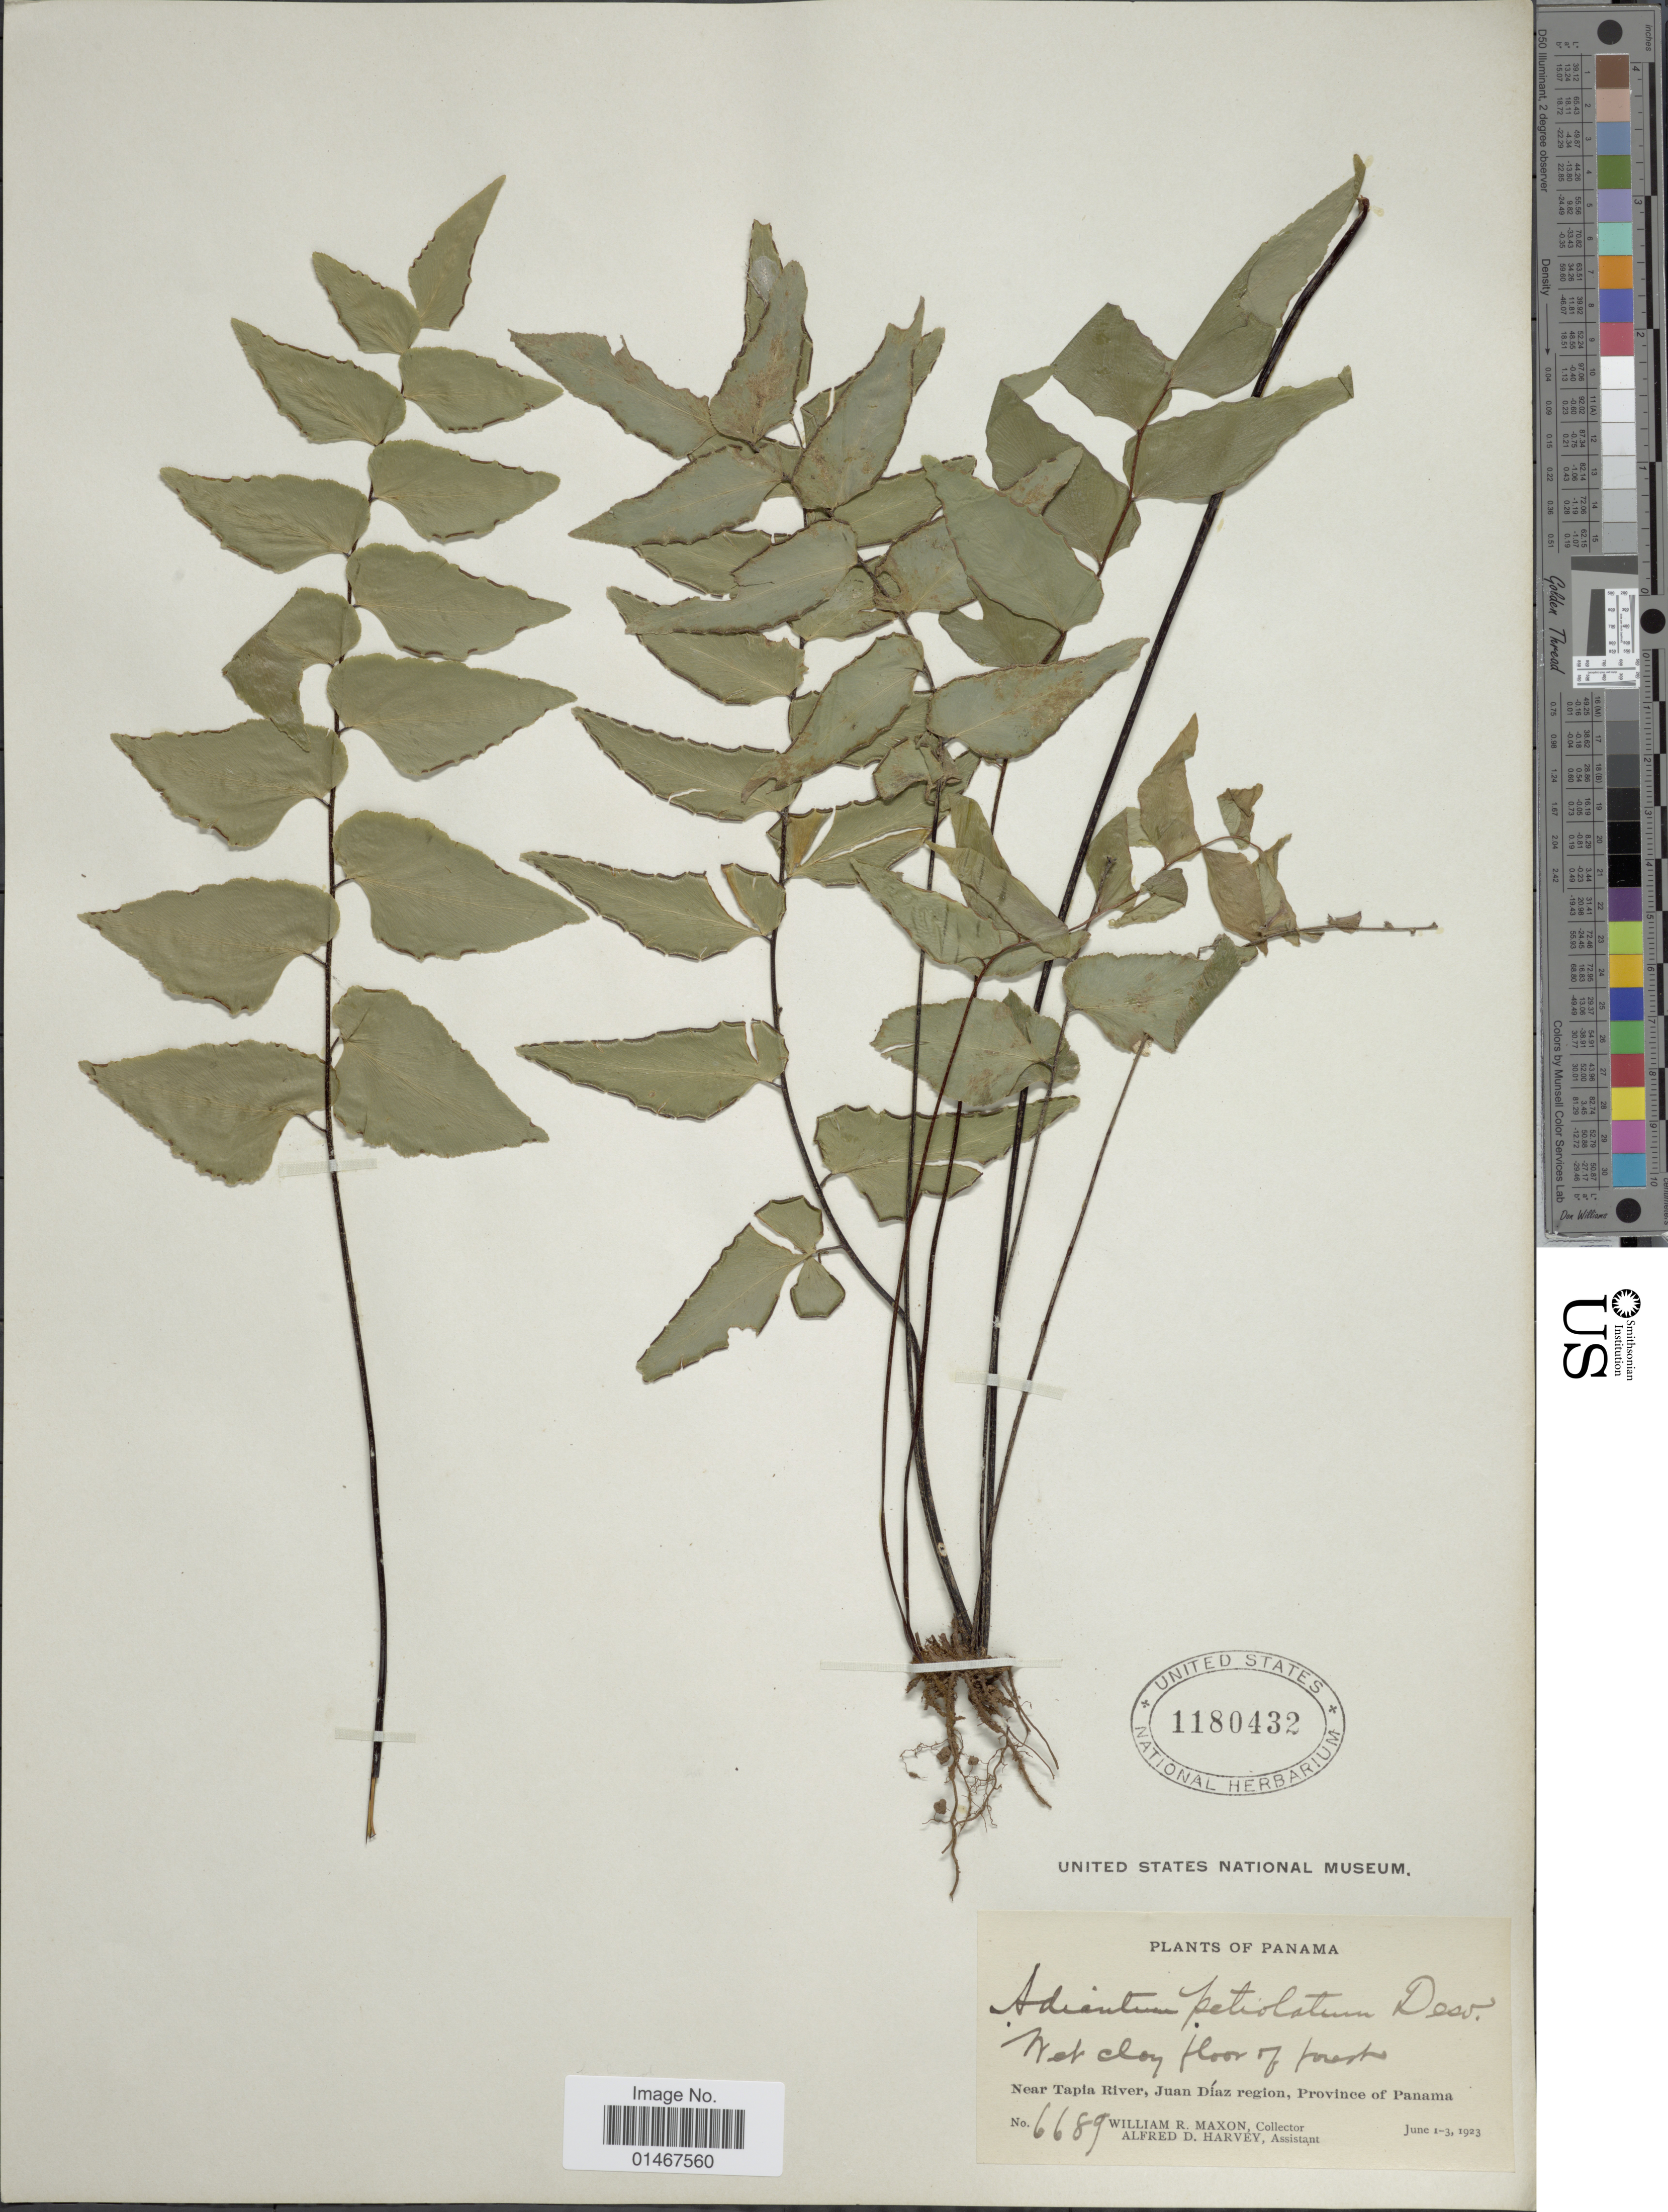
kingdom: Plantae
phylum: Tracheophyta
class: Polypodiopsida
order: Polypodiales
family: Pteridaceae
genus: Adiantum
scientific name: Adiantum petiolatum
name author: Desv.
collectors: W. R. Maxon & A. D. Harvey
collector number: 6689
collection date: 1923-06-01/1923-06-03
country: Panama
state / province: Panamá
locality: Near Tapia River, Juan Diaz region, Province of Panama.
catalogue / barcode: US 1180432